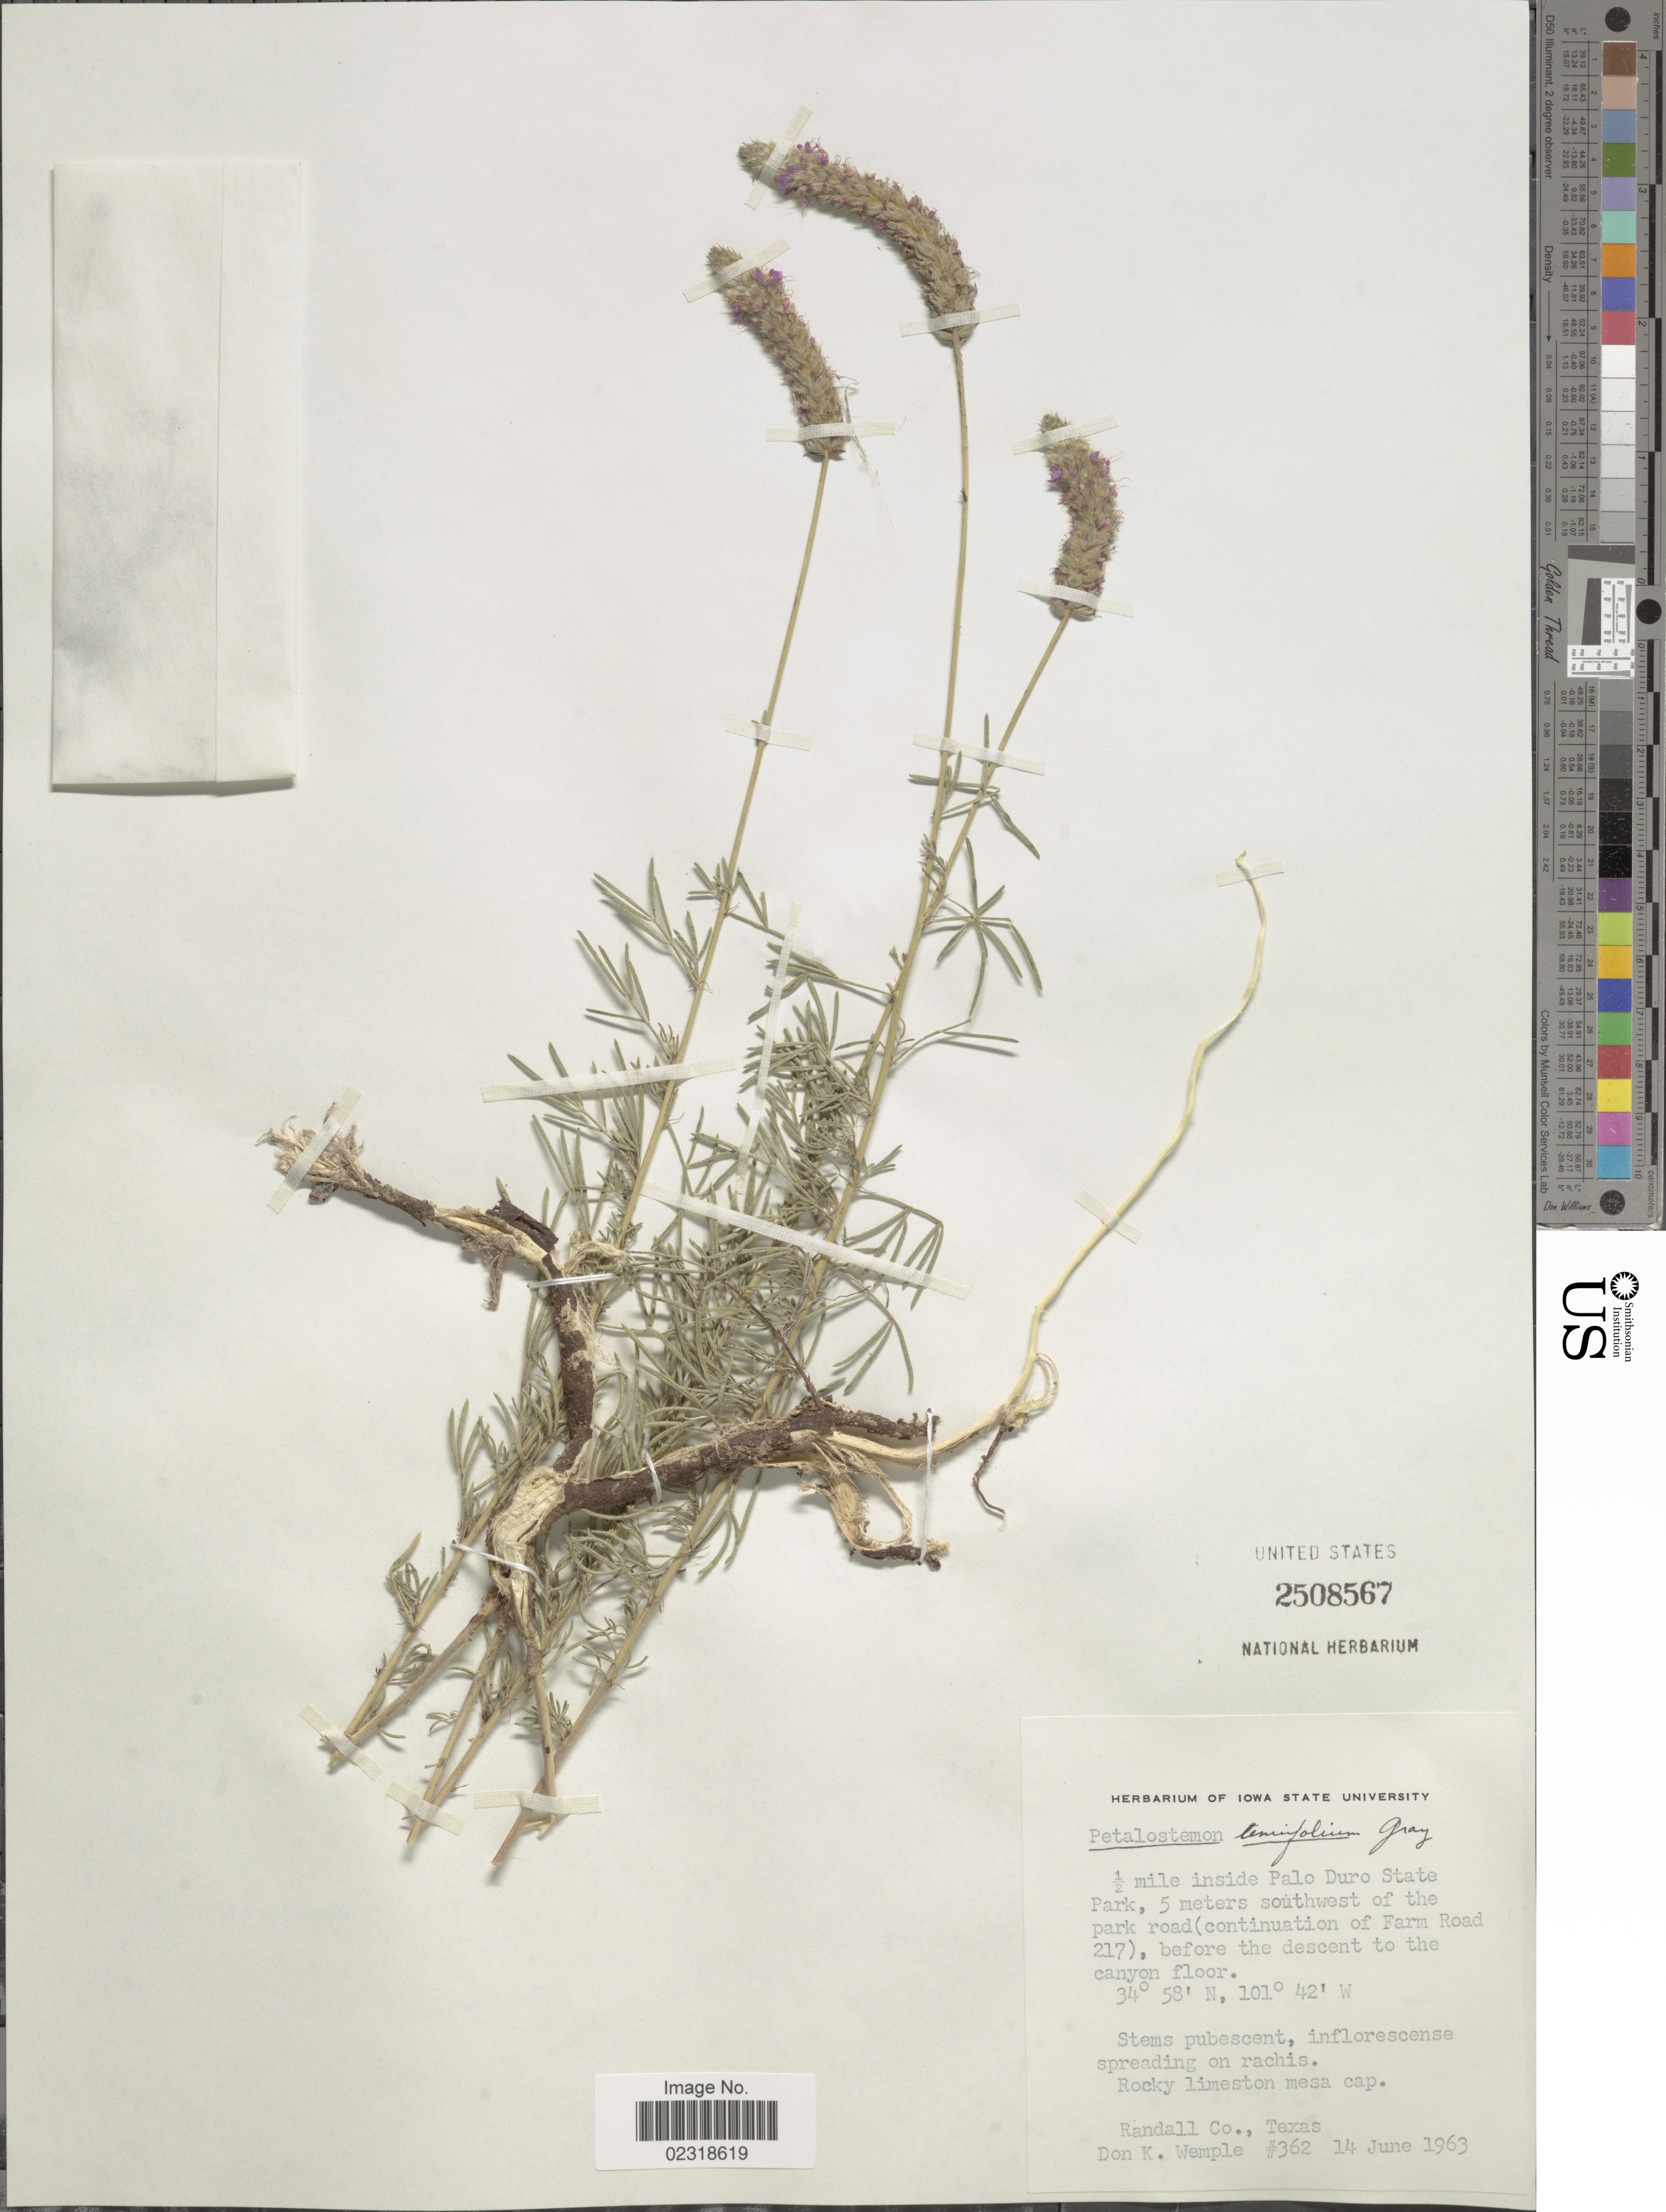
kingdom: Plantae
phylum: Tracheophyta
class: Magnoliopsida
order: Fabales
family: Fabaceae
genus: Dalea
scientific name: Dalea tenuifolia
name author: (A. Gray) Shinners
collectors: D. Wemple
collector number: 362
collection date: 1963-06-14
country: United States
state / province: Texas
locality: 1/2 mile inside Palo Duro State Park, 5 meters southwest of the park road (continuation of Farm Road 217), before the descent to the canyon floor). rocky limestone mesa cap.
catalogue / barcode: US 2508567